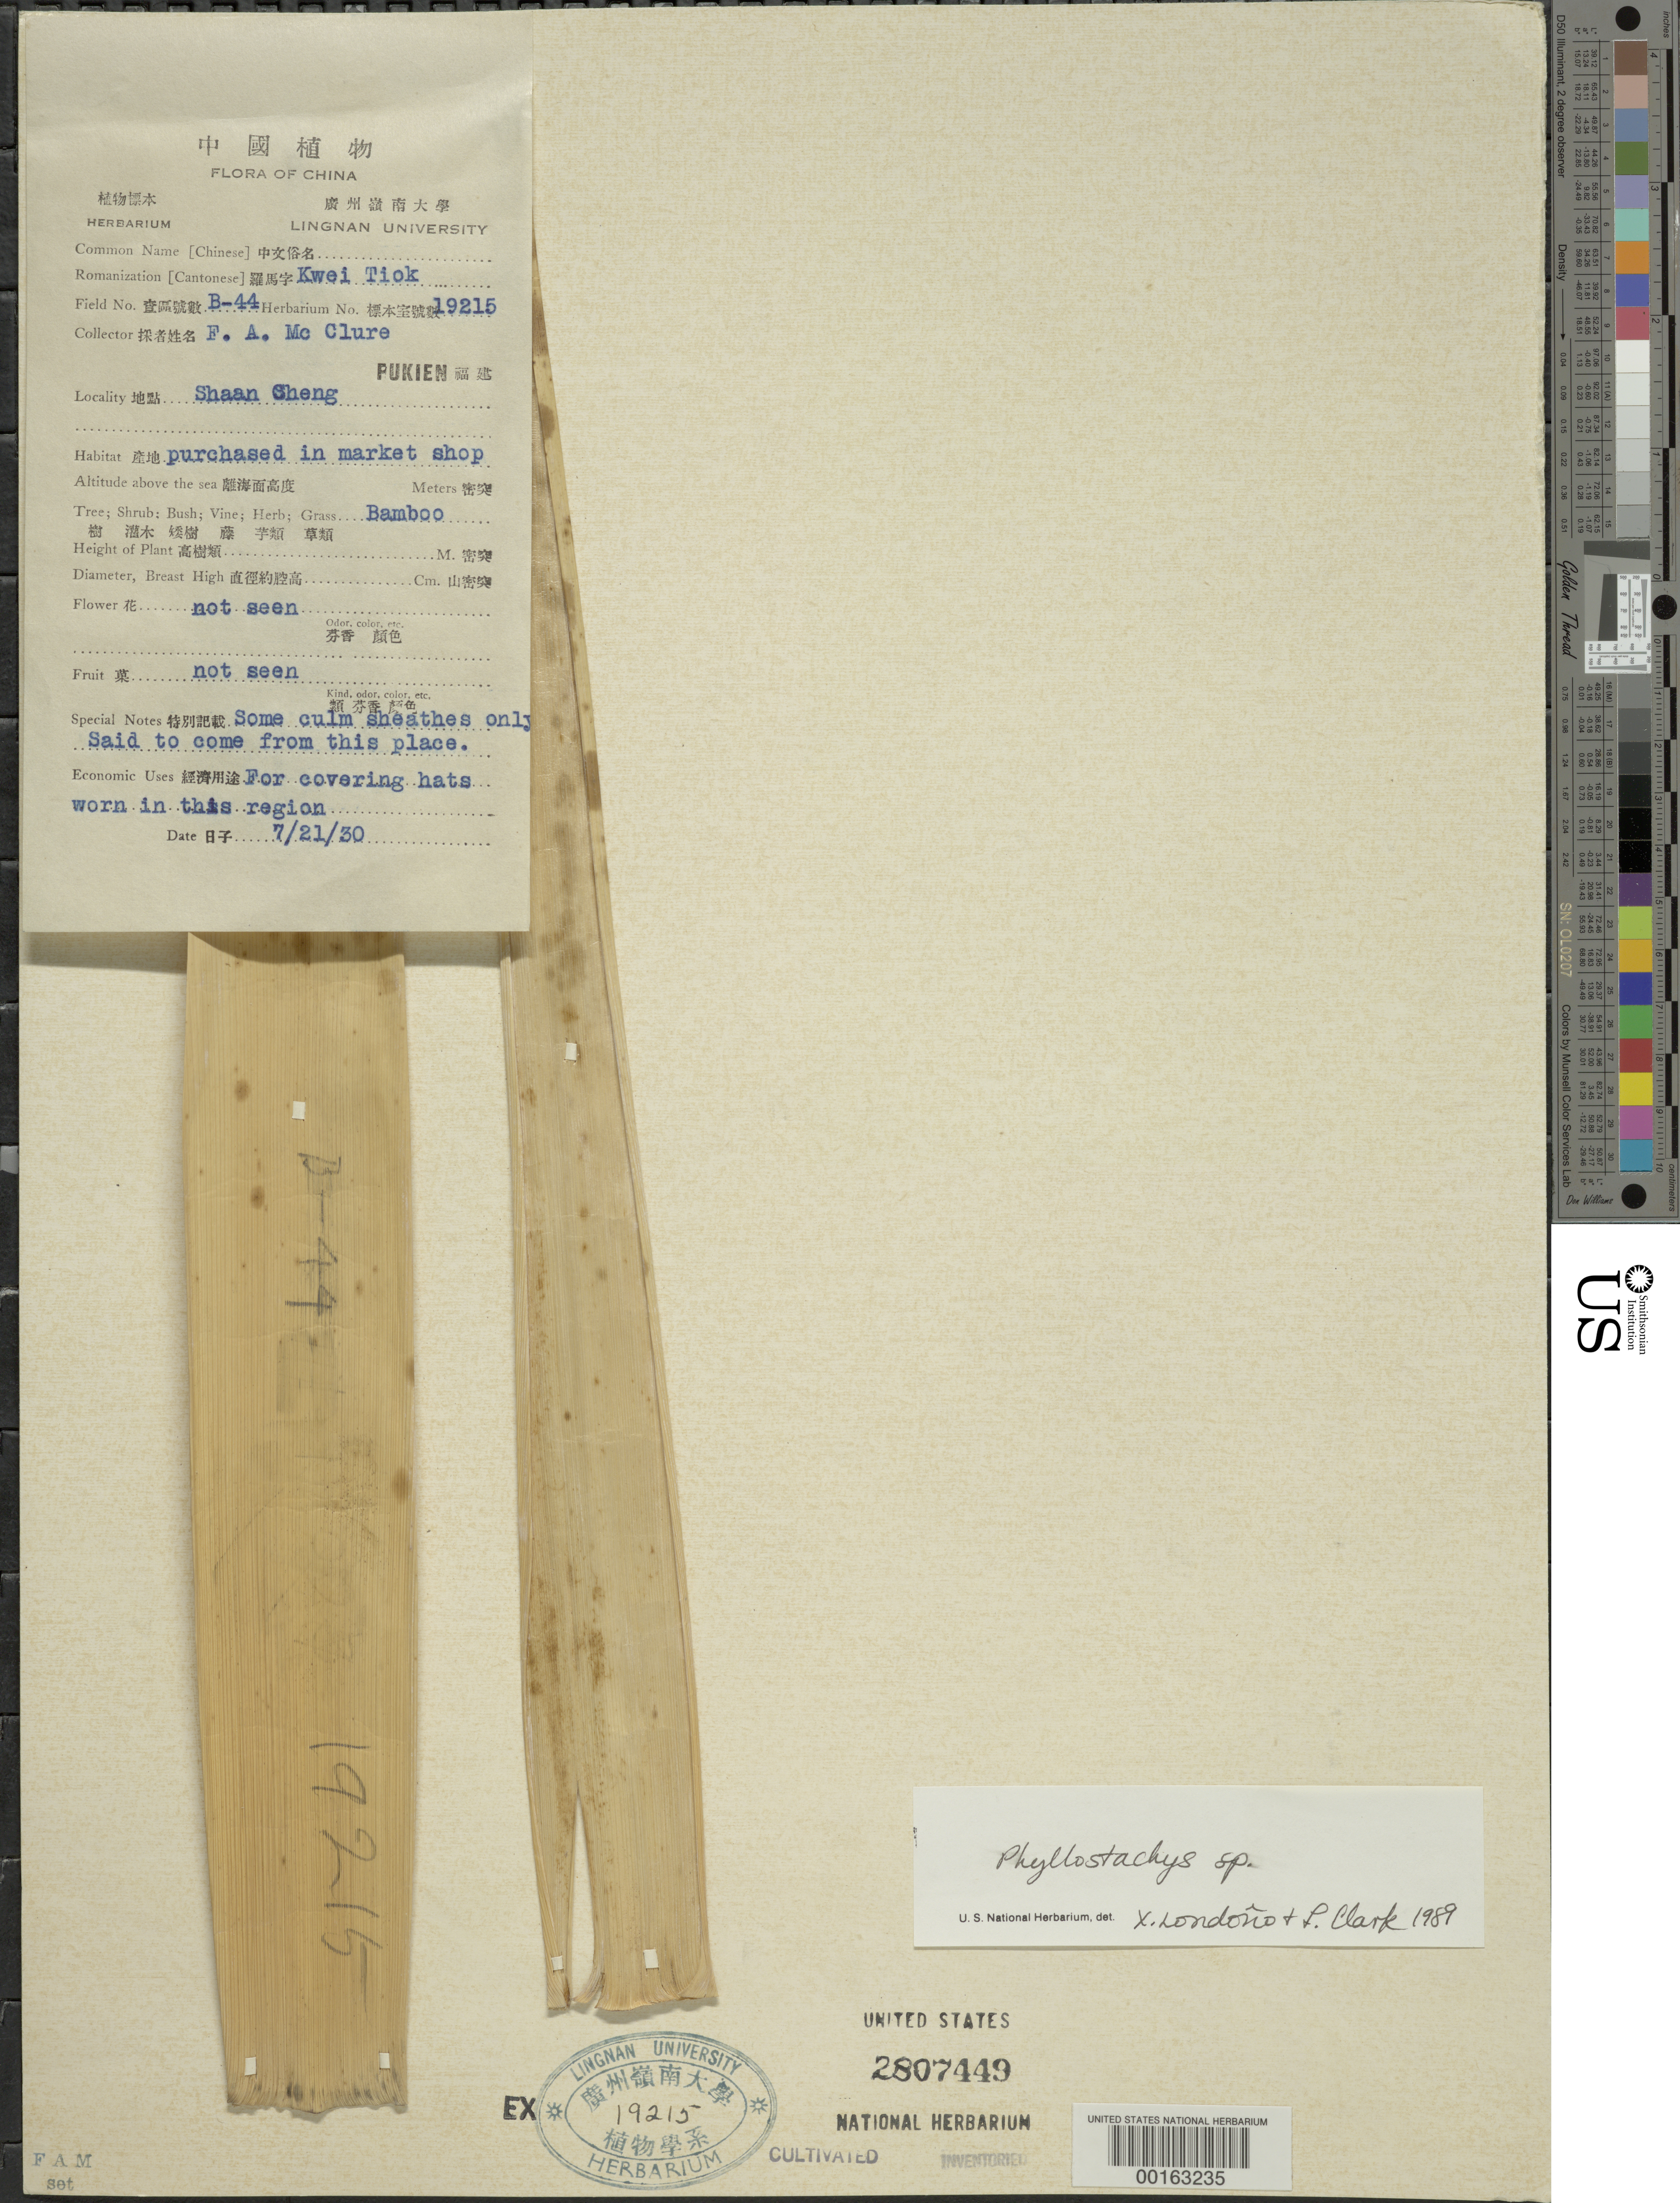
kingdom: Plantae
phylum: Tracheophyta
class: Liliopsida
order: Poales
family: Poaceae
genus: Phyllostachys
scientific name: Phyllostachys sp.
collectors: F. A. McClure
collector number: B-44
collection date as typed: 21 Jul 1930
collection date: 1930-07-21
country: China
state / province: Fujian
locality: Shaan cheng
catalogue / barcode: US 2807449